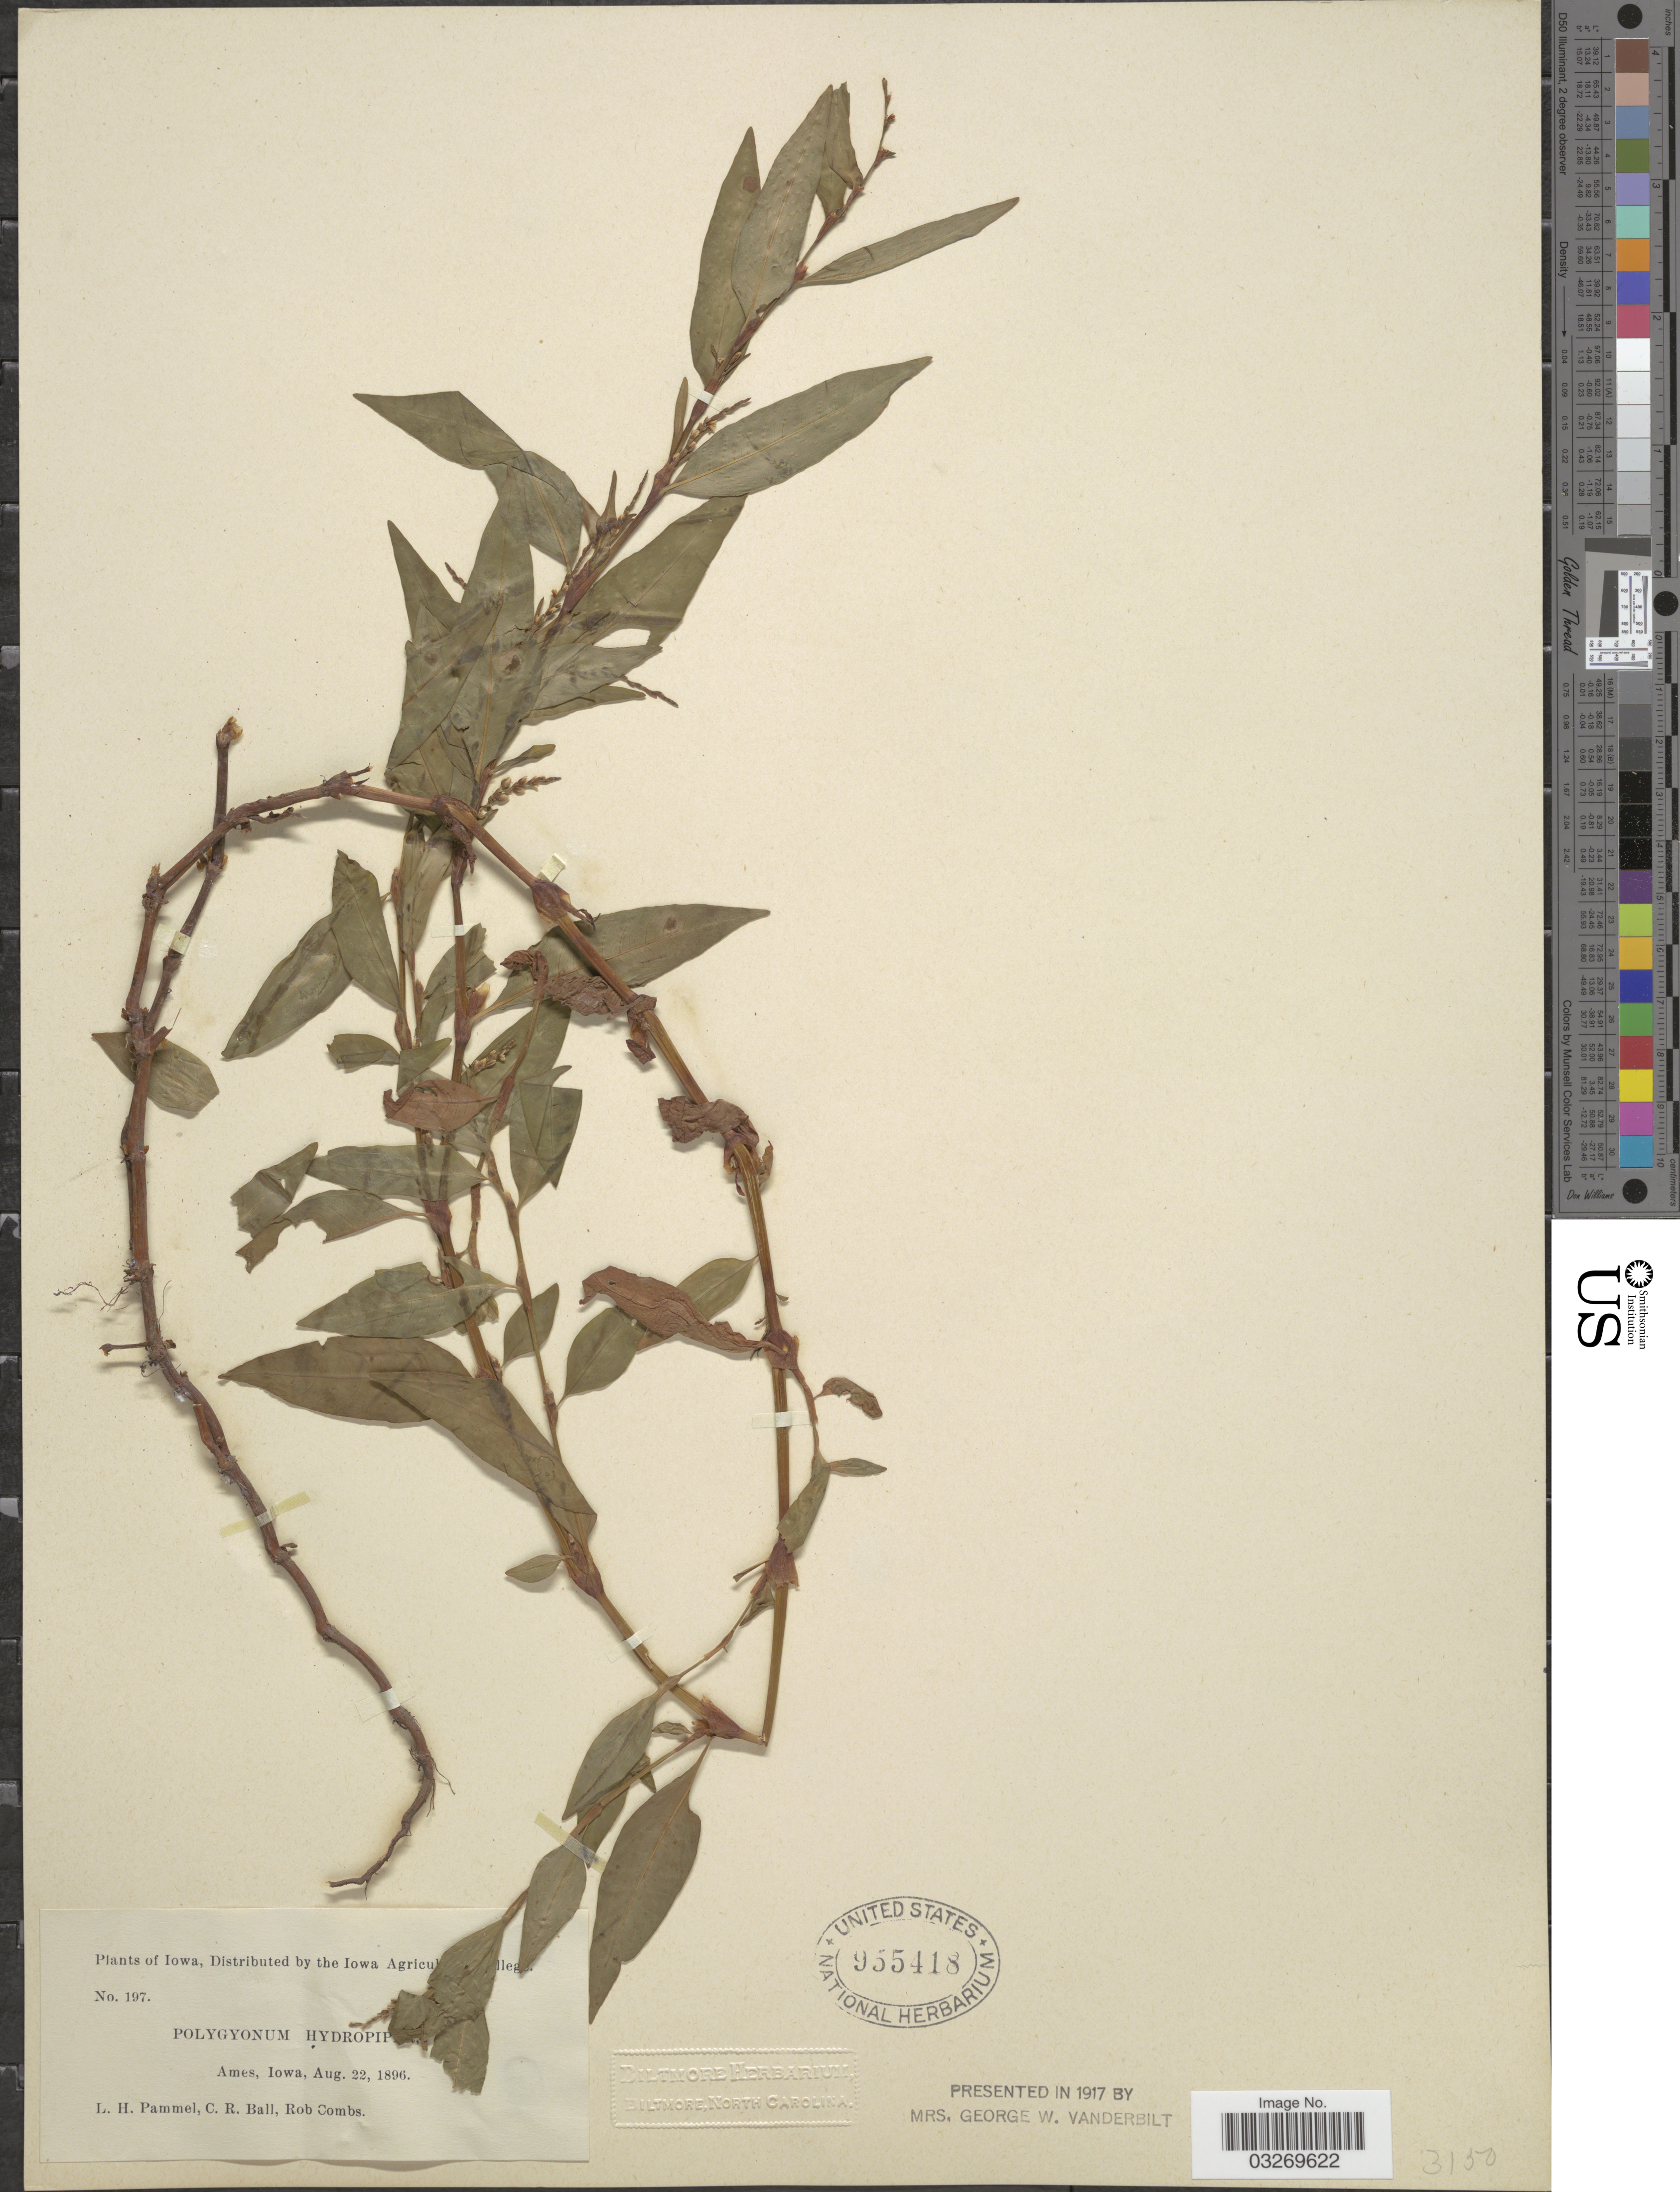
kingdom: Plantae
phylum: Tracheophyta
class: Magnoliopsida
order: Caryophyllales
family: Polygonaceae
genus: Persicaria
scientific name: Persicaria hydropiper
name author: (L.) Delarbre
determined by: Atha, D. E.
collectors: L. Pammel, C. R. Ball & R. Combs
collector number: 197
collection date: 1896-08-22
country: United States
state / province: Iowa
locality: Ames.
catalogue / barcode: US 955418